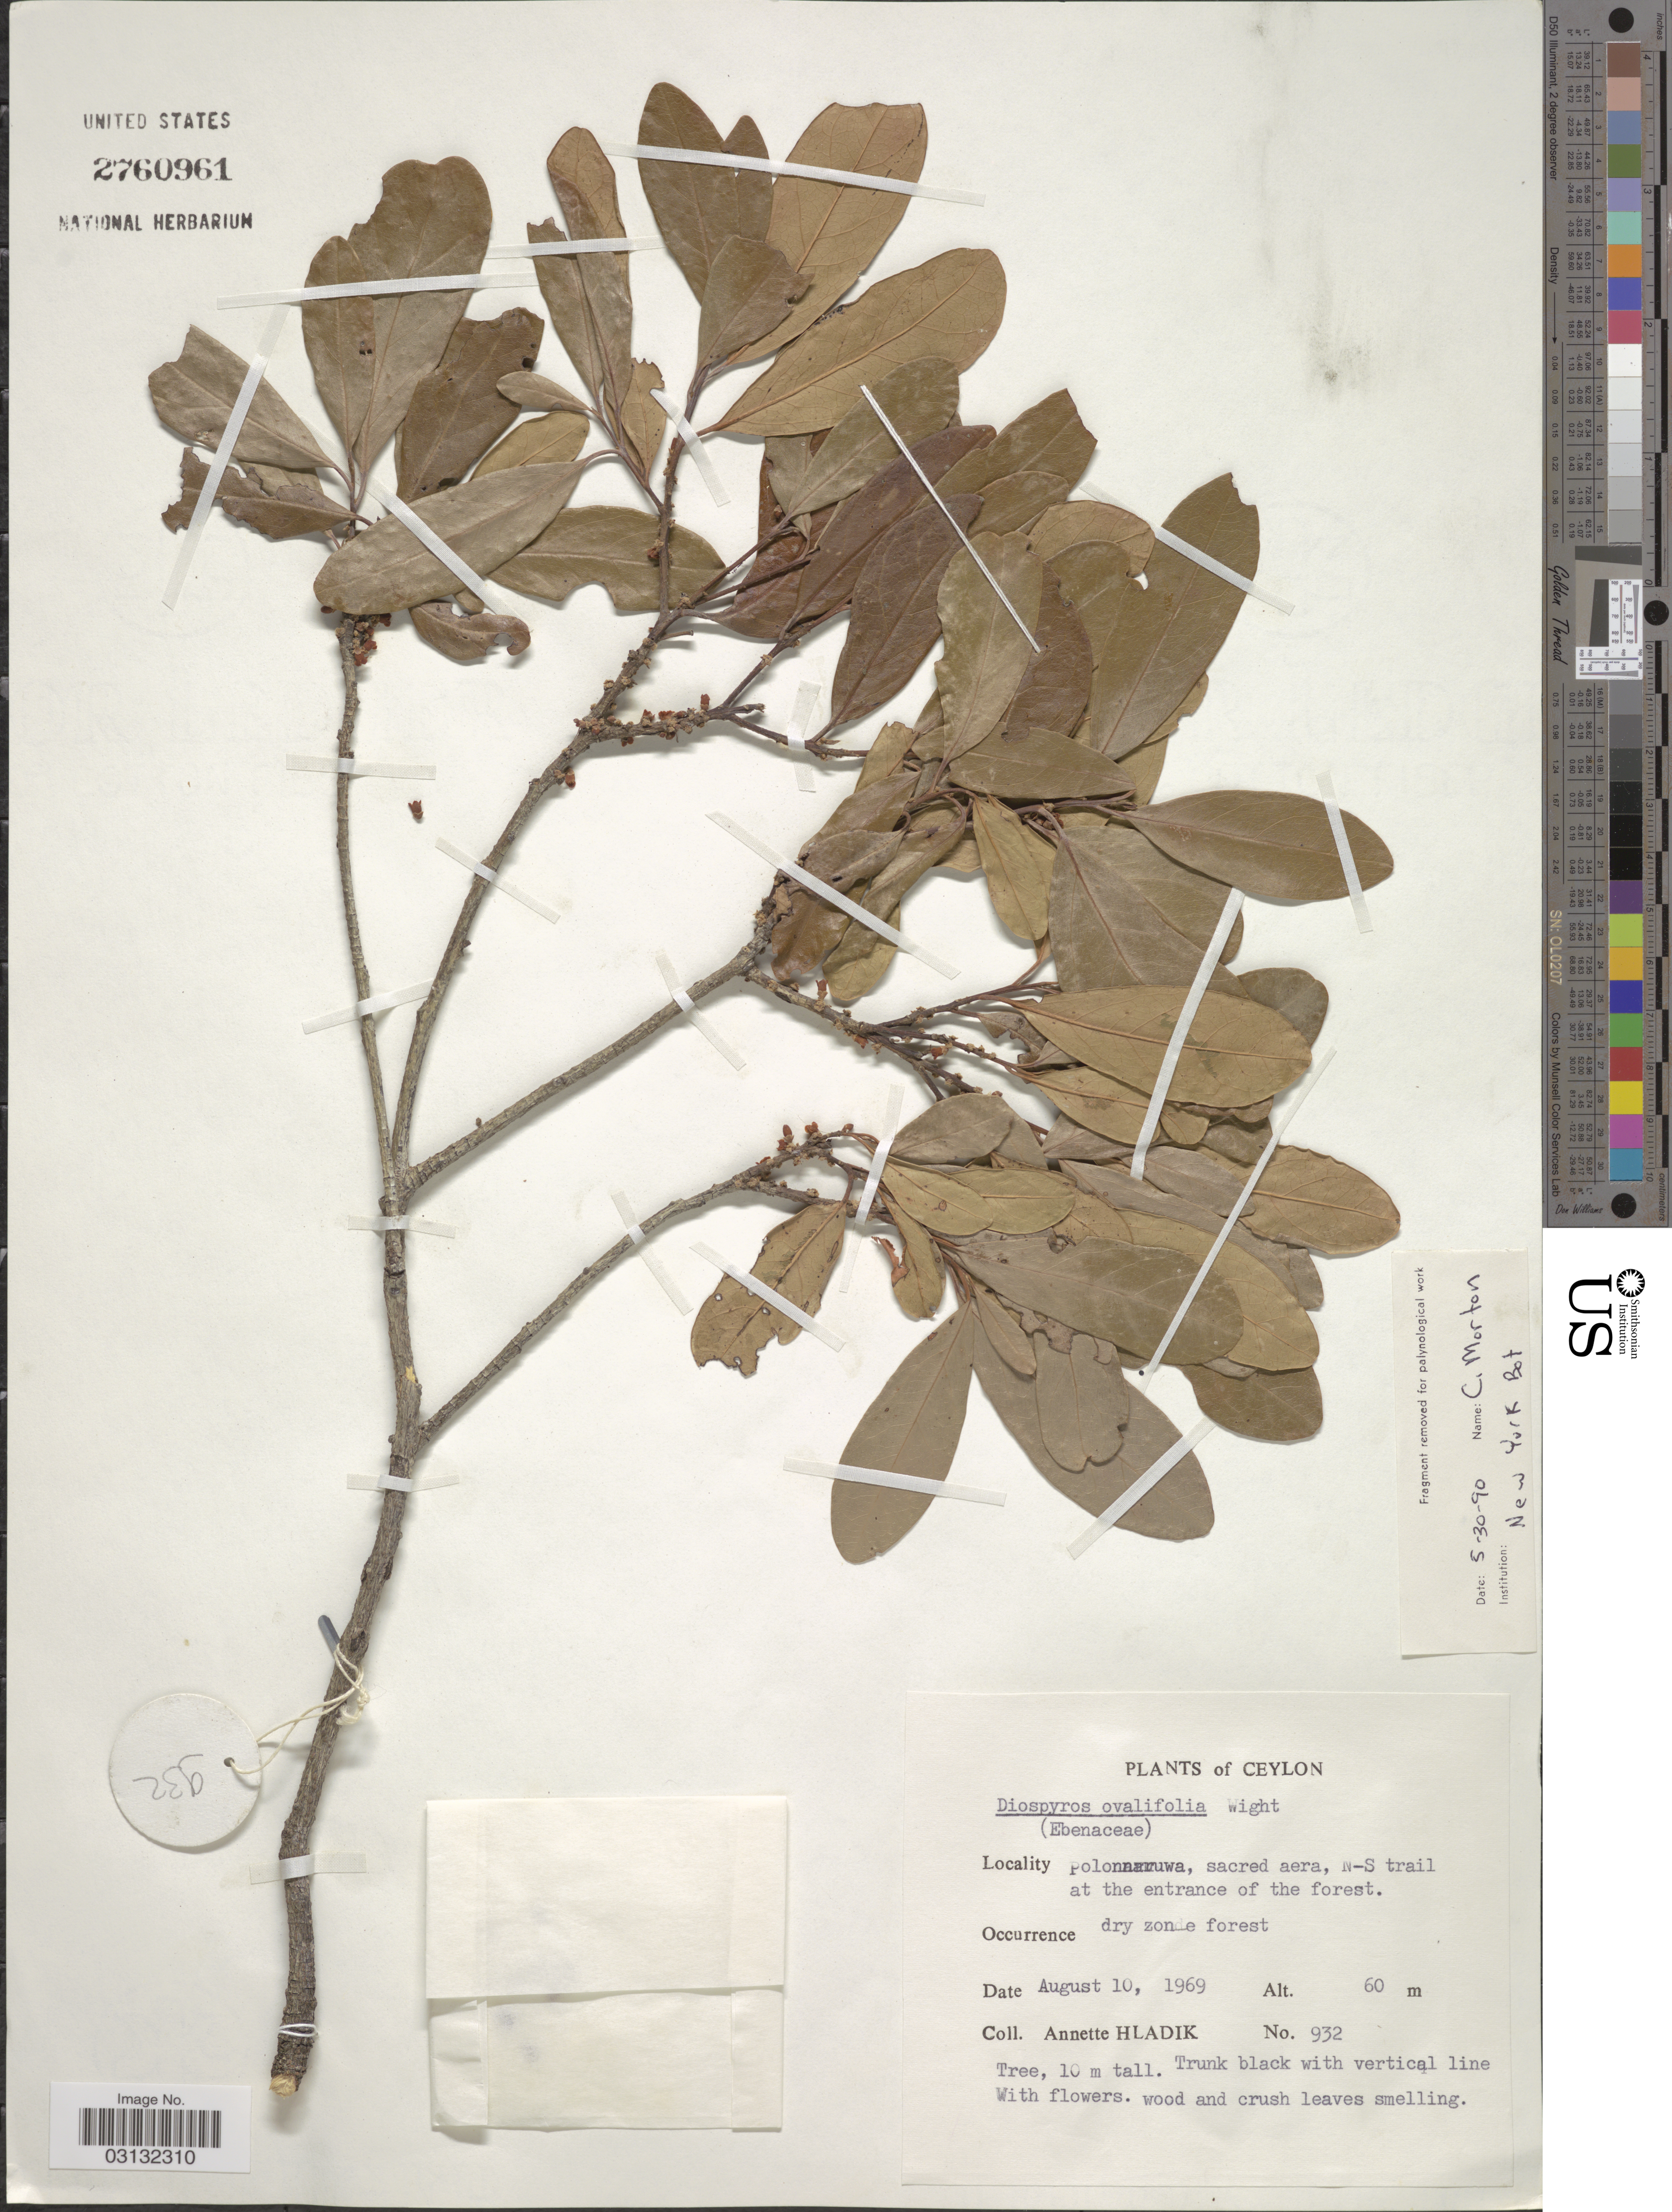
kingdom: Plantae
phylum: Tracheophyta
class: Magnoliopsida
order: Ericales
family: Ebenaceae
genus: Diospyros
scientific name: Diospyros ovalifolia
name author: Wight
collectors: A. Hladik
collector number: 932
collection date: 1969-08-10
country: Sri Lanka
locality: Ceylon. Polonnaruwa, sacred aera, N-S trail at the entrance of the forest.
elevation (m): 60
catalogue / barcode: US 2760961